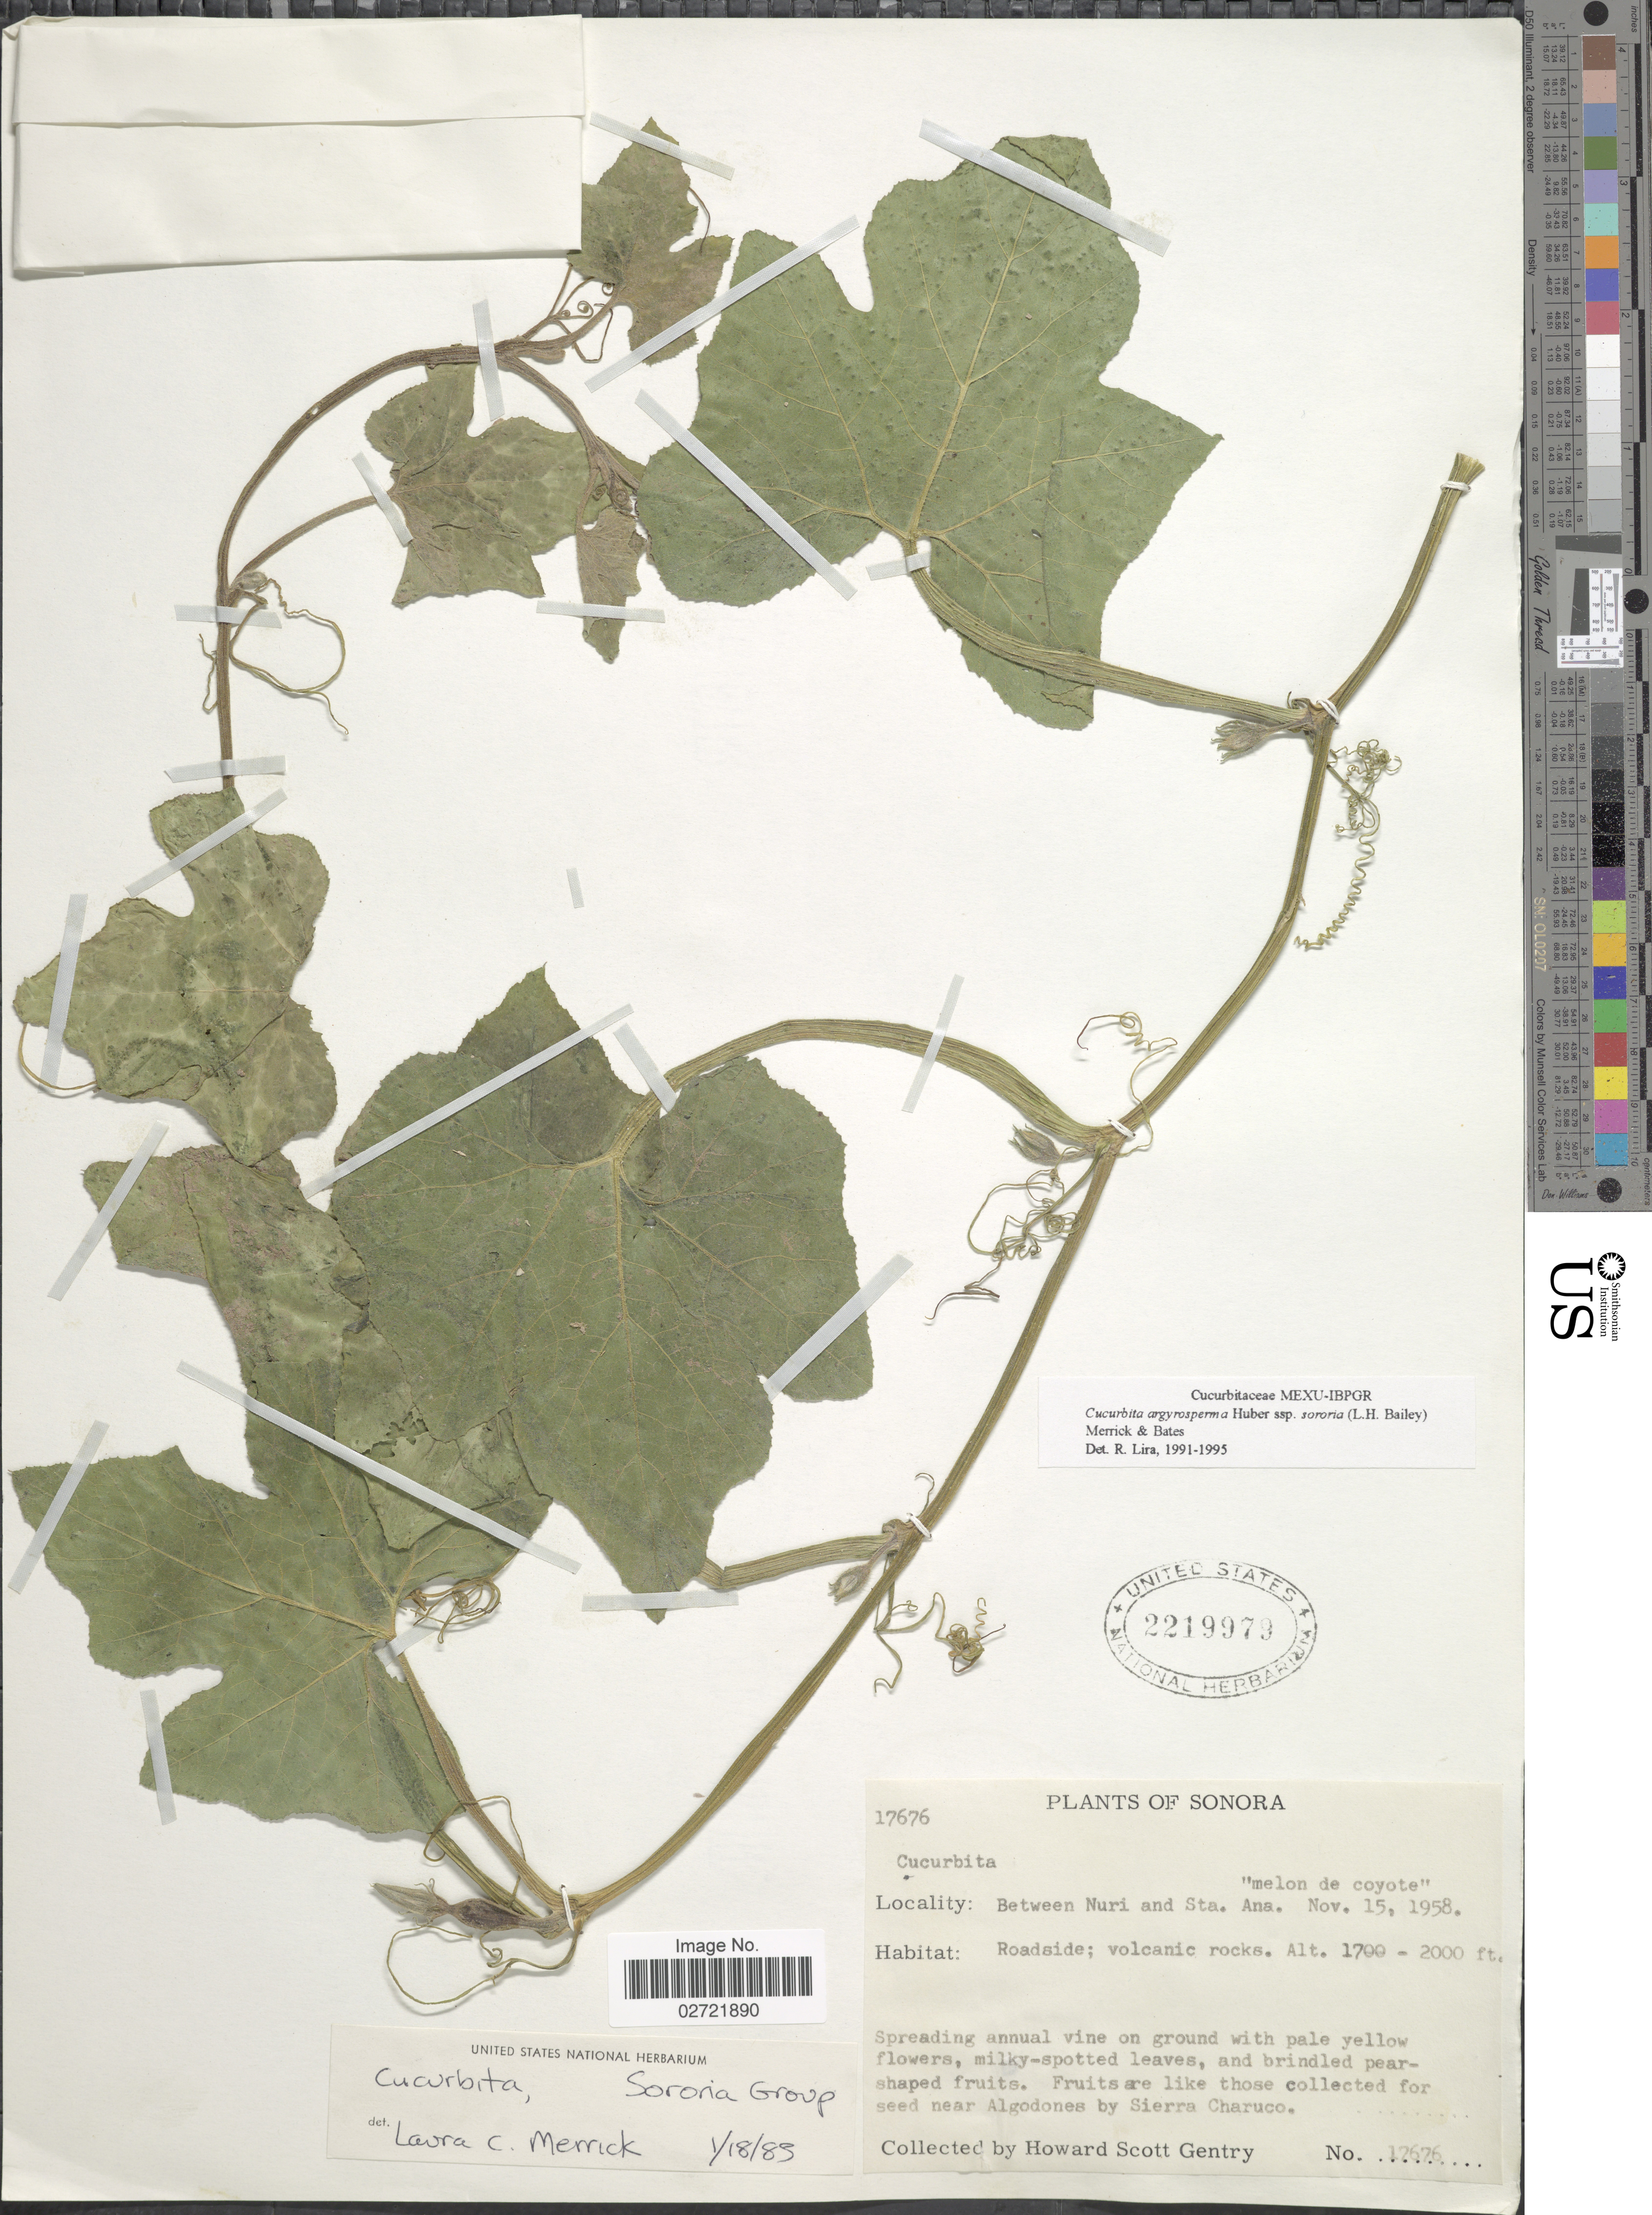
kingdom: Plantae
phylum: Tracheophyta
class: Magnoliopsida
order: Cucurbitales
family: Cucurbitaceae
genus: Cucurbita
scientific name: Cucurbita argyrosperma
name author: K. Koch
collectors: H. S. Gentry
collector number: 17676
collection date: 1958-11-15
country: Mexico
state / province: Sonora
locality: Between Nuri and Sta. Ana. Roadside; volcanic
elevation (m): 518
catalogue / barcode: US 2219979